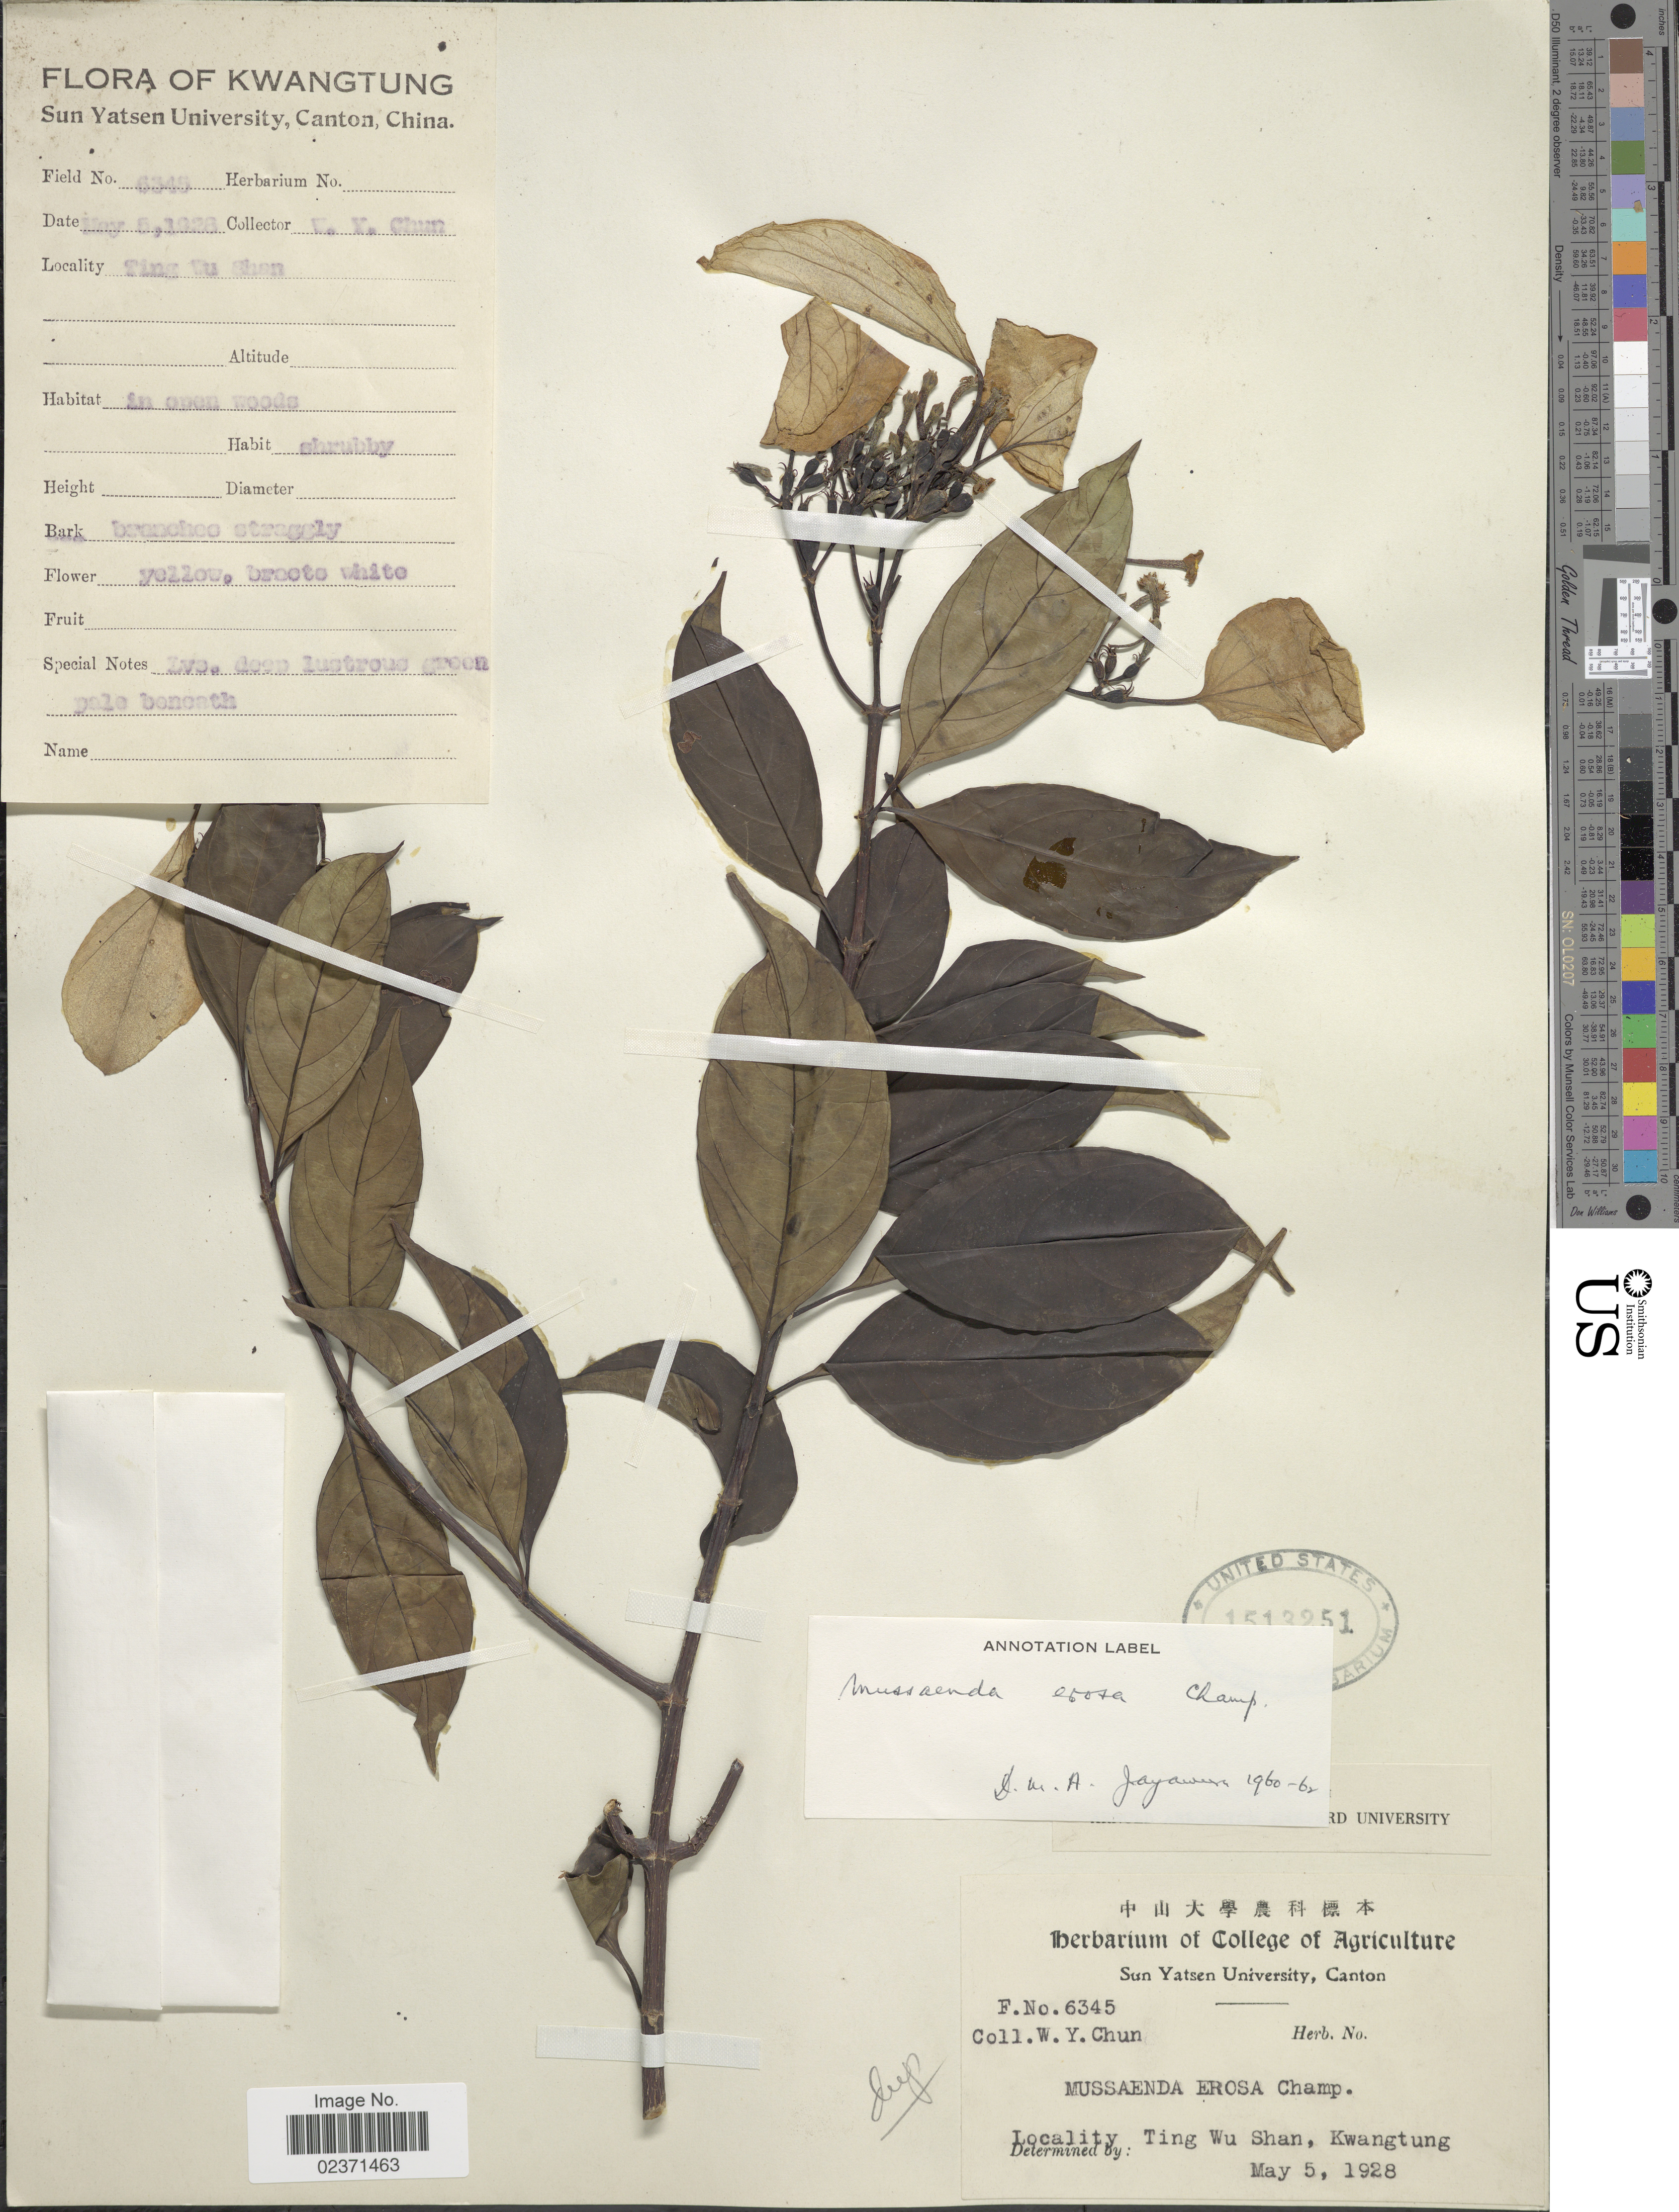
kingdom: Plantae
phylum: Tracheophyta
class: Magnoliopsida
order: Gentianales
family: Rubiaceae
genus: Mussaenda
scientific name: Mussaenda erosa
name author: Champ. ex Benth.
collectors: W. Y. Chun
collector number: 6345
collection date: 1928-05-05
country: China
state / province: Guangdong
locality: Ting Wu Shan, Kwangtung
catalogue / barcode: US 1513251